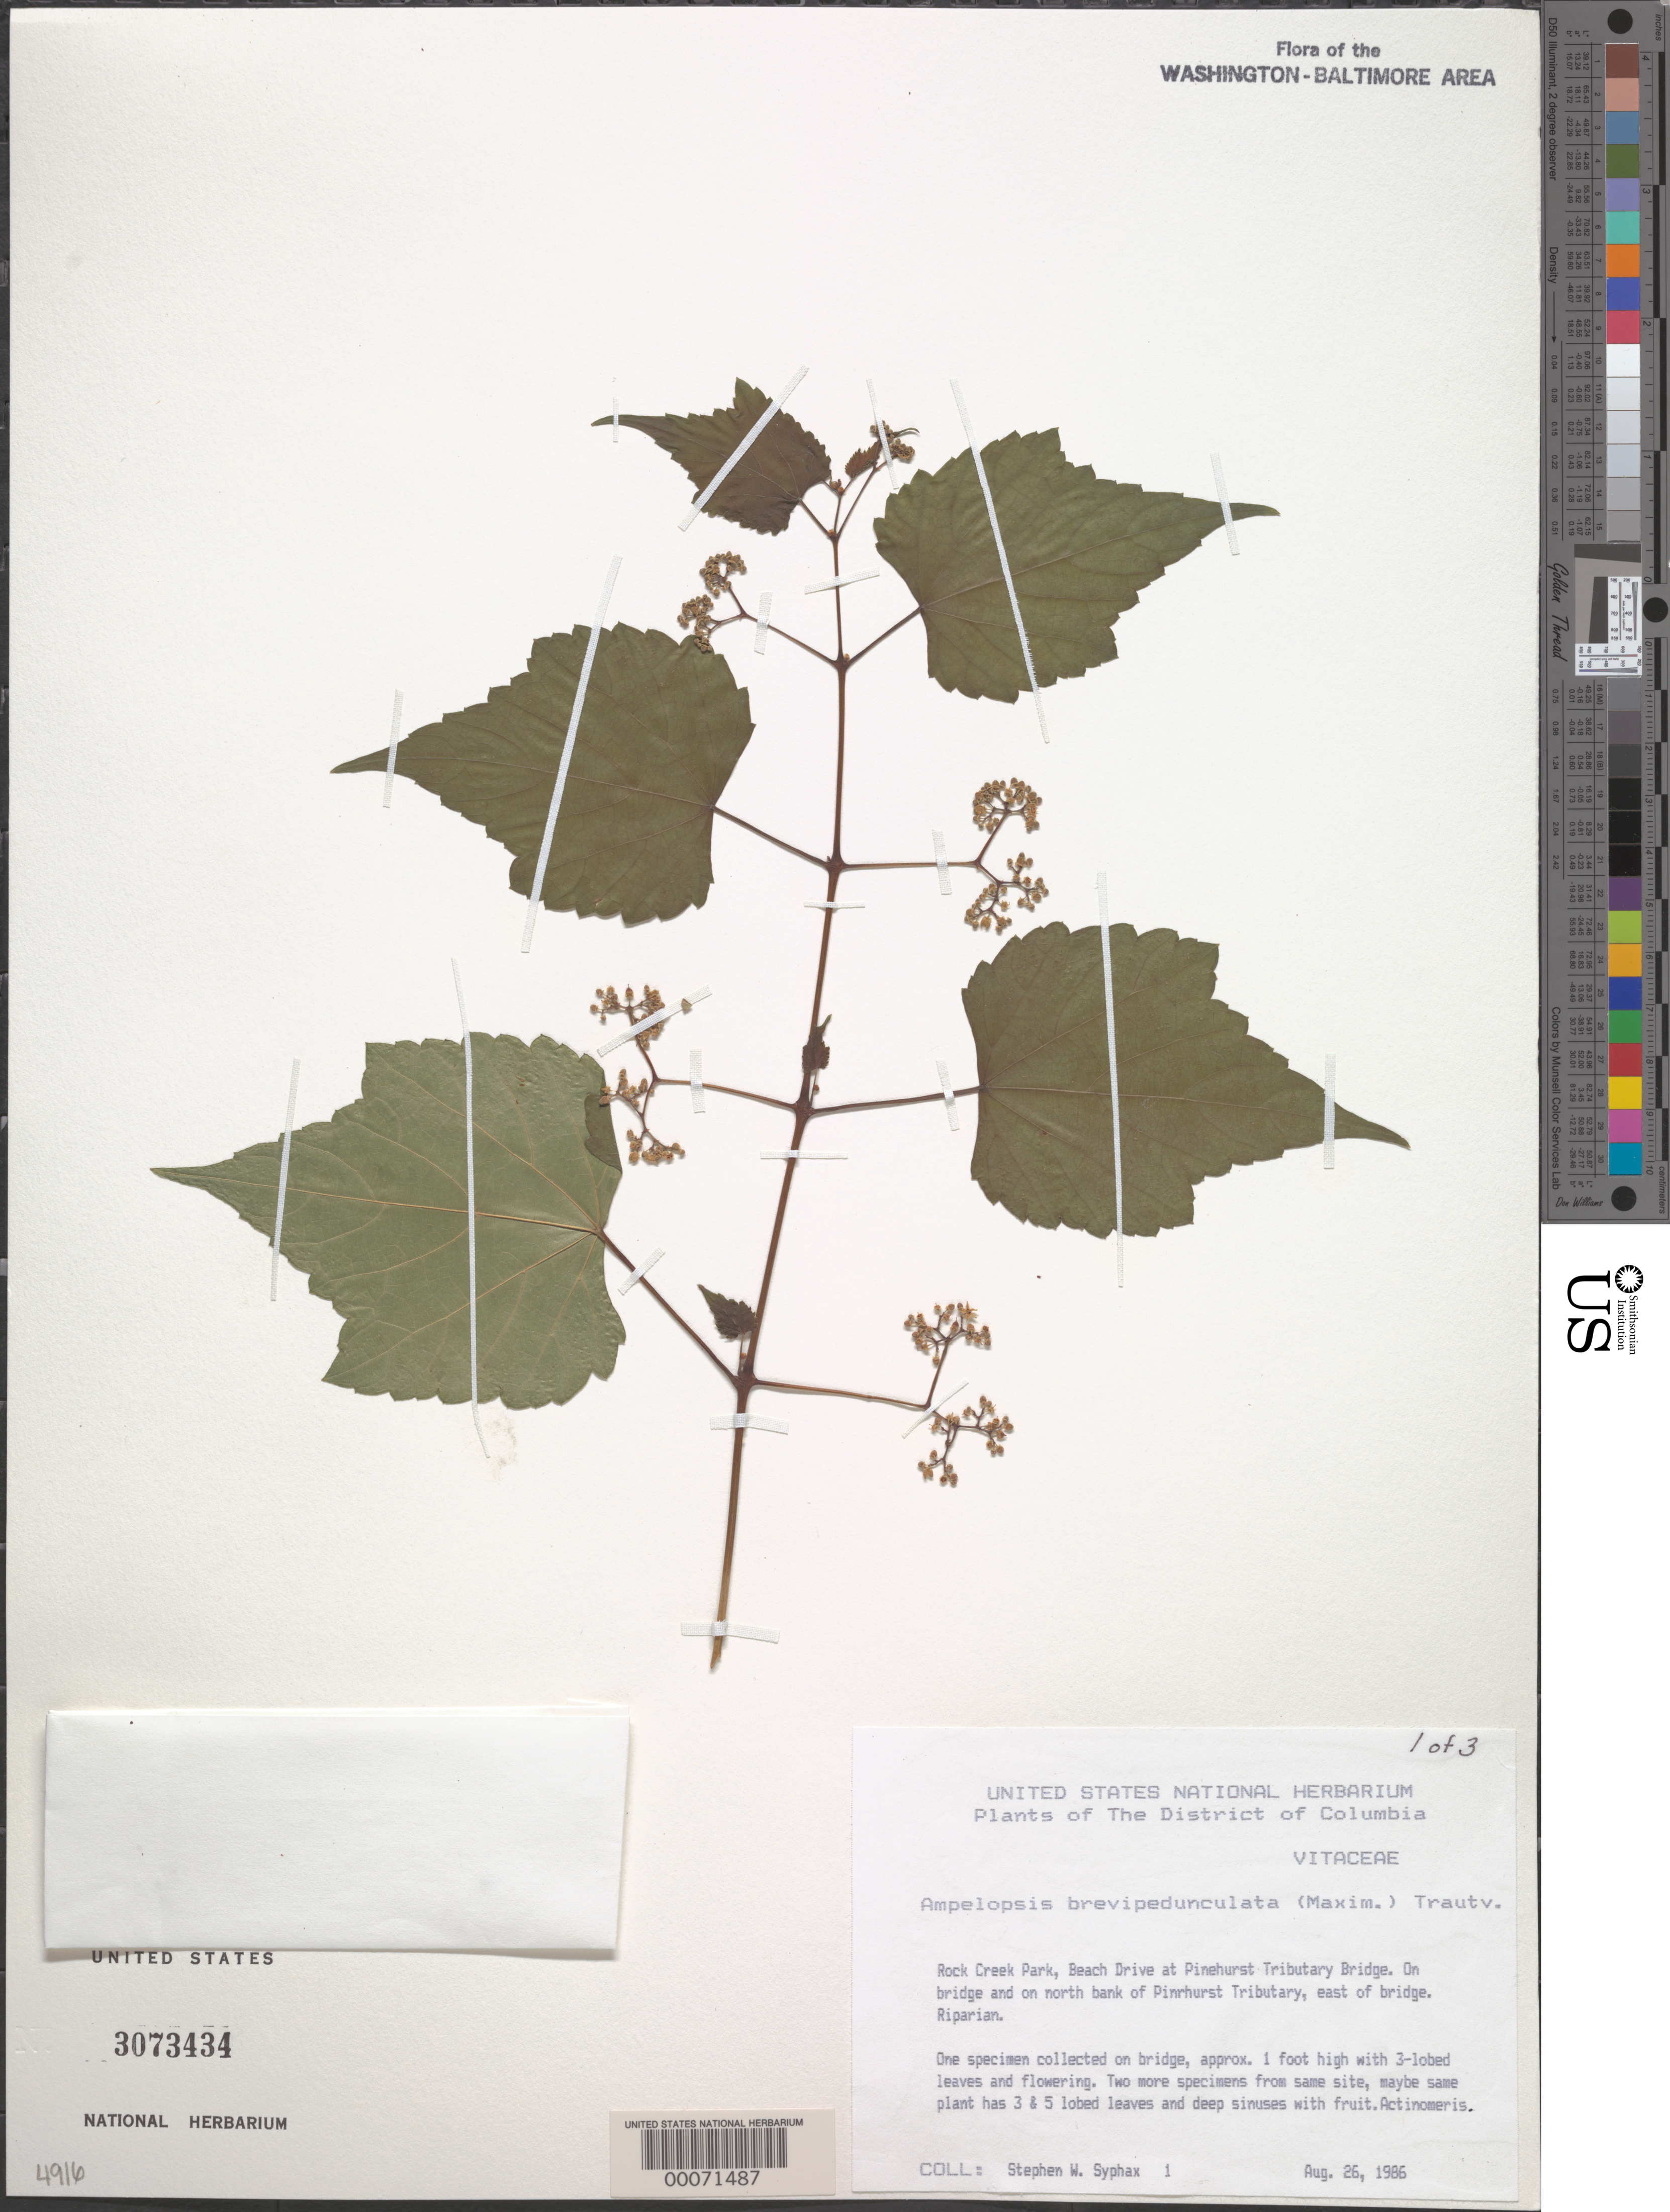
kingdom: Plantae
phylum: Tracheophyta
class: Magnoliopsida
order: Vitales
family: Vitaceae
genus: Ampelopsis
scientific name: Ampelopsis brevipedunculata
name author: (Maxim.) Trautv.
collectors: S. Syphax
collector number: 1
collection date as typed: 26 Aug 1986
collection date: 1986-08-26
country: United States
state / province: District of Columbia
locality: Ridge and on north bank of Pinehurst Tributary, east of Bridge.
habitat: Riparian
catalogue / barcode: US 3073434